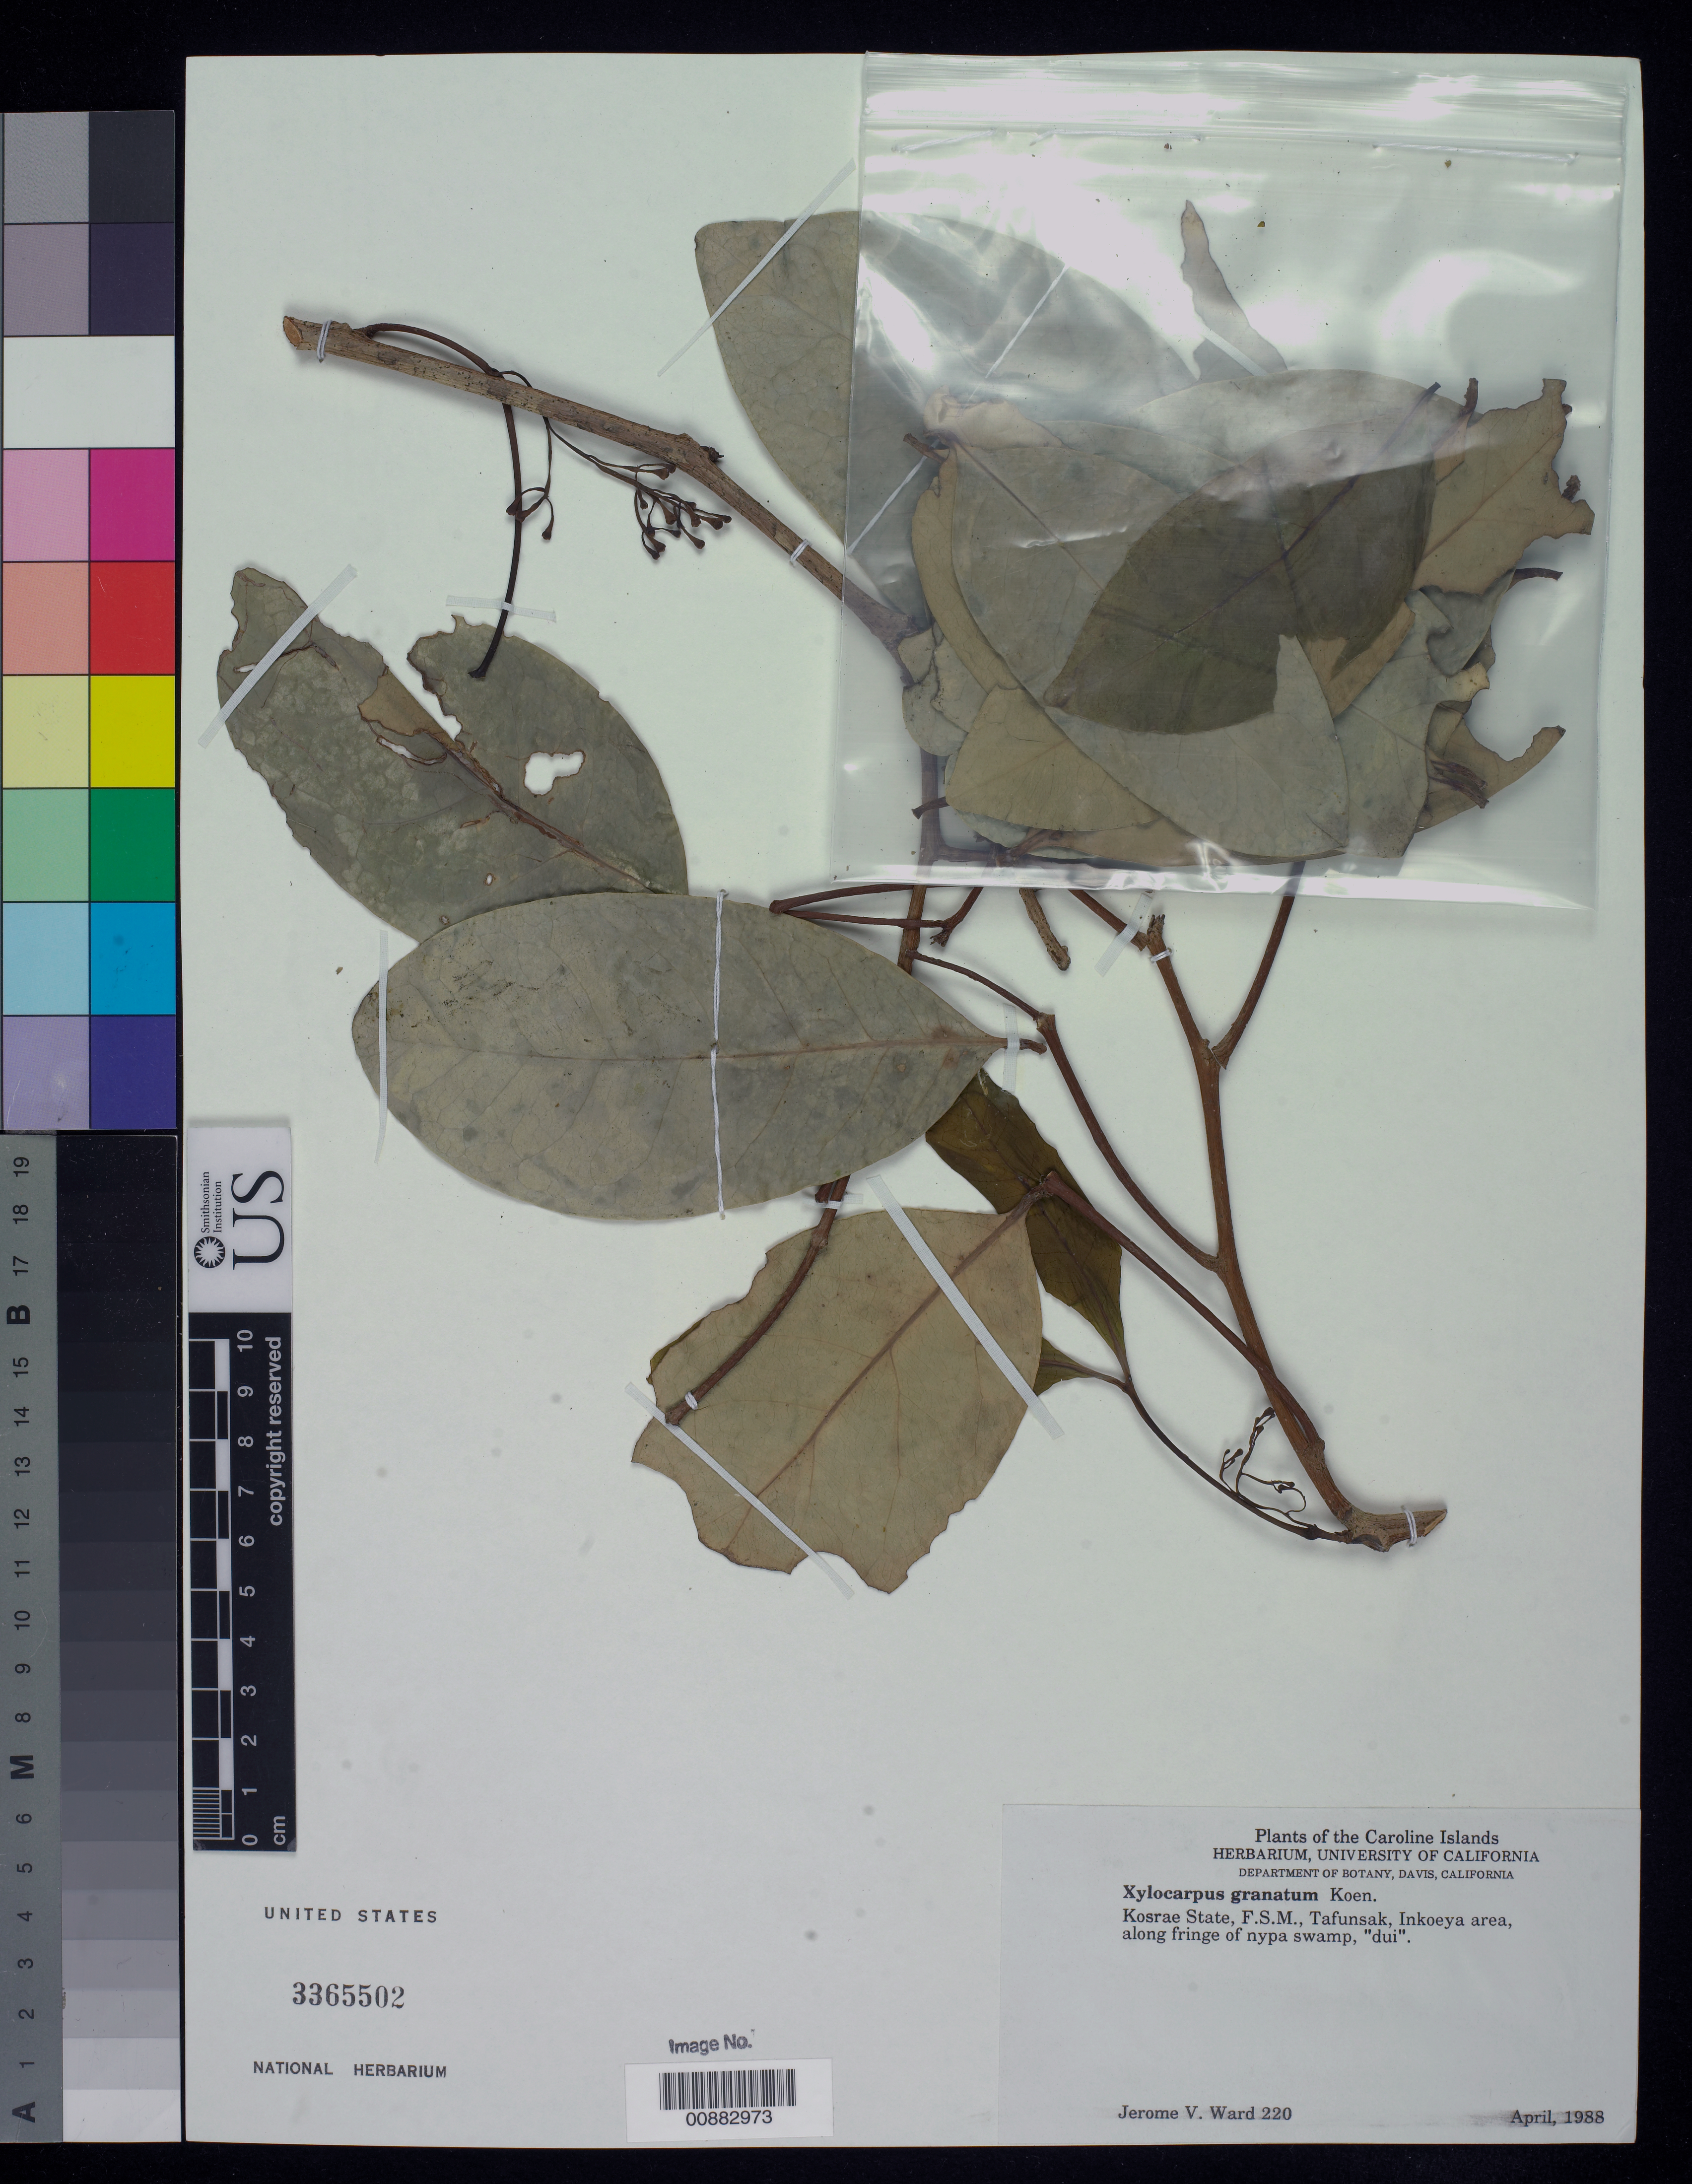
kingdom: Plantae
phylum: Tracheophyta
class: Magnoliopsida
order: Sapindales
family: Meliaceae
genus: Xylocarpus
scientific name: Xylocarpus granatum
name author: J. Koenig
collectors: J. V. Ward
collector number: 220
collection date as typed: Apr 1988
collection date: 1988-04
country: Micronesia, Federated States of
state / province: Kosrae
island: Kosrae [Kusaie]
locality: Inkoeya area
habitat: along fringe of nypa swamp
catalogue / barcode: US 3365502